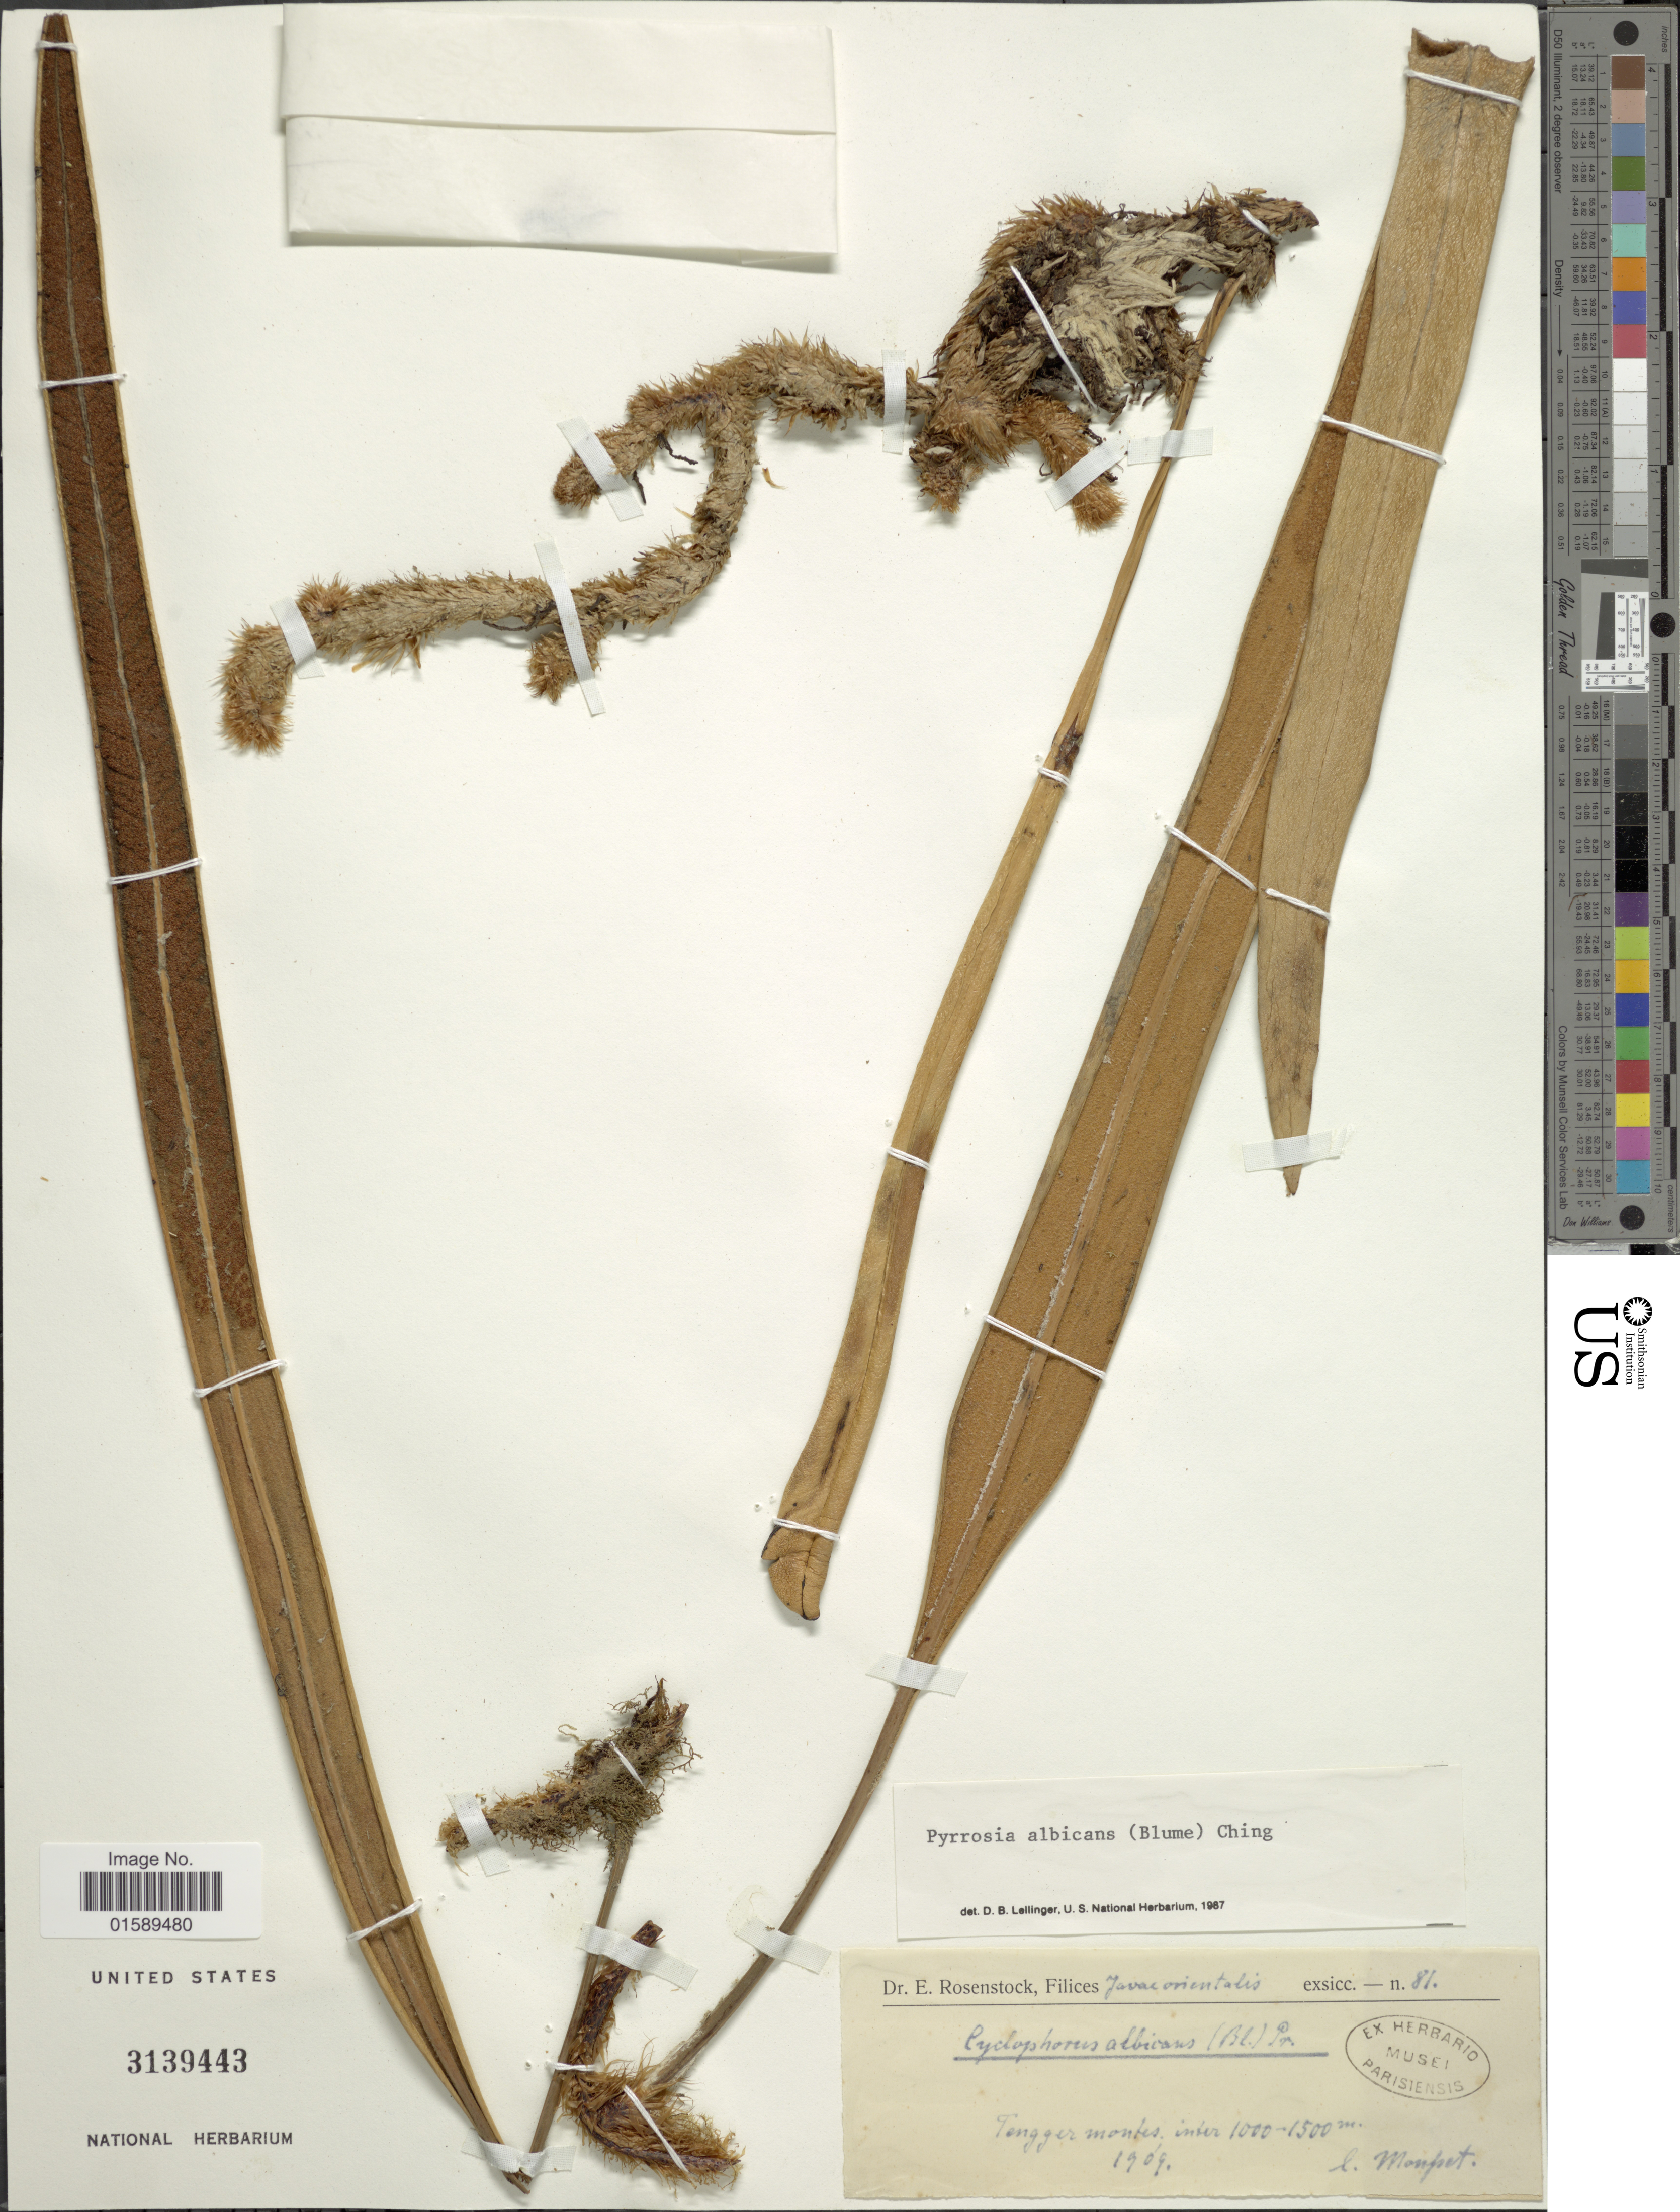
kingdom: Plantae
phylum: Tracheophyta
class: Polypodiopsida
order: Polypodiales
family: Polypodiaceae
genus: Pyrrosia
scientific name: Pyrrosia albicans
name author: (Blume) Ching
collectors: Mousset, --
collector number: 81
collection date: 1907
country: Indonesia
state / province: Java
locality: Javaiorientalis. Tenggar montis.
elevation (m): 1000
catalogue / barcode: US 3139443